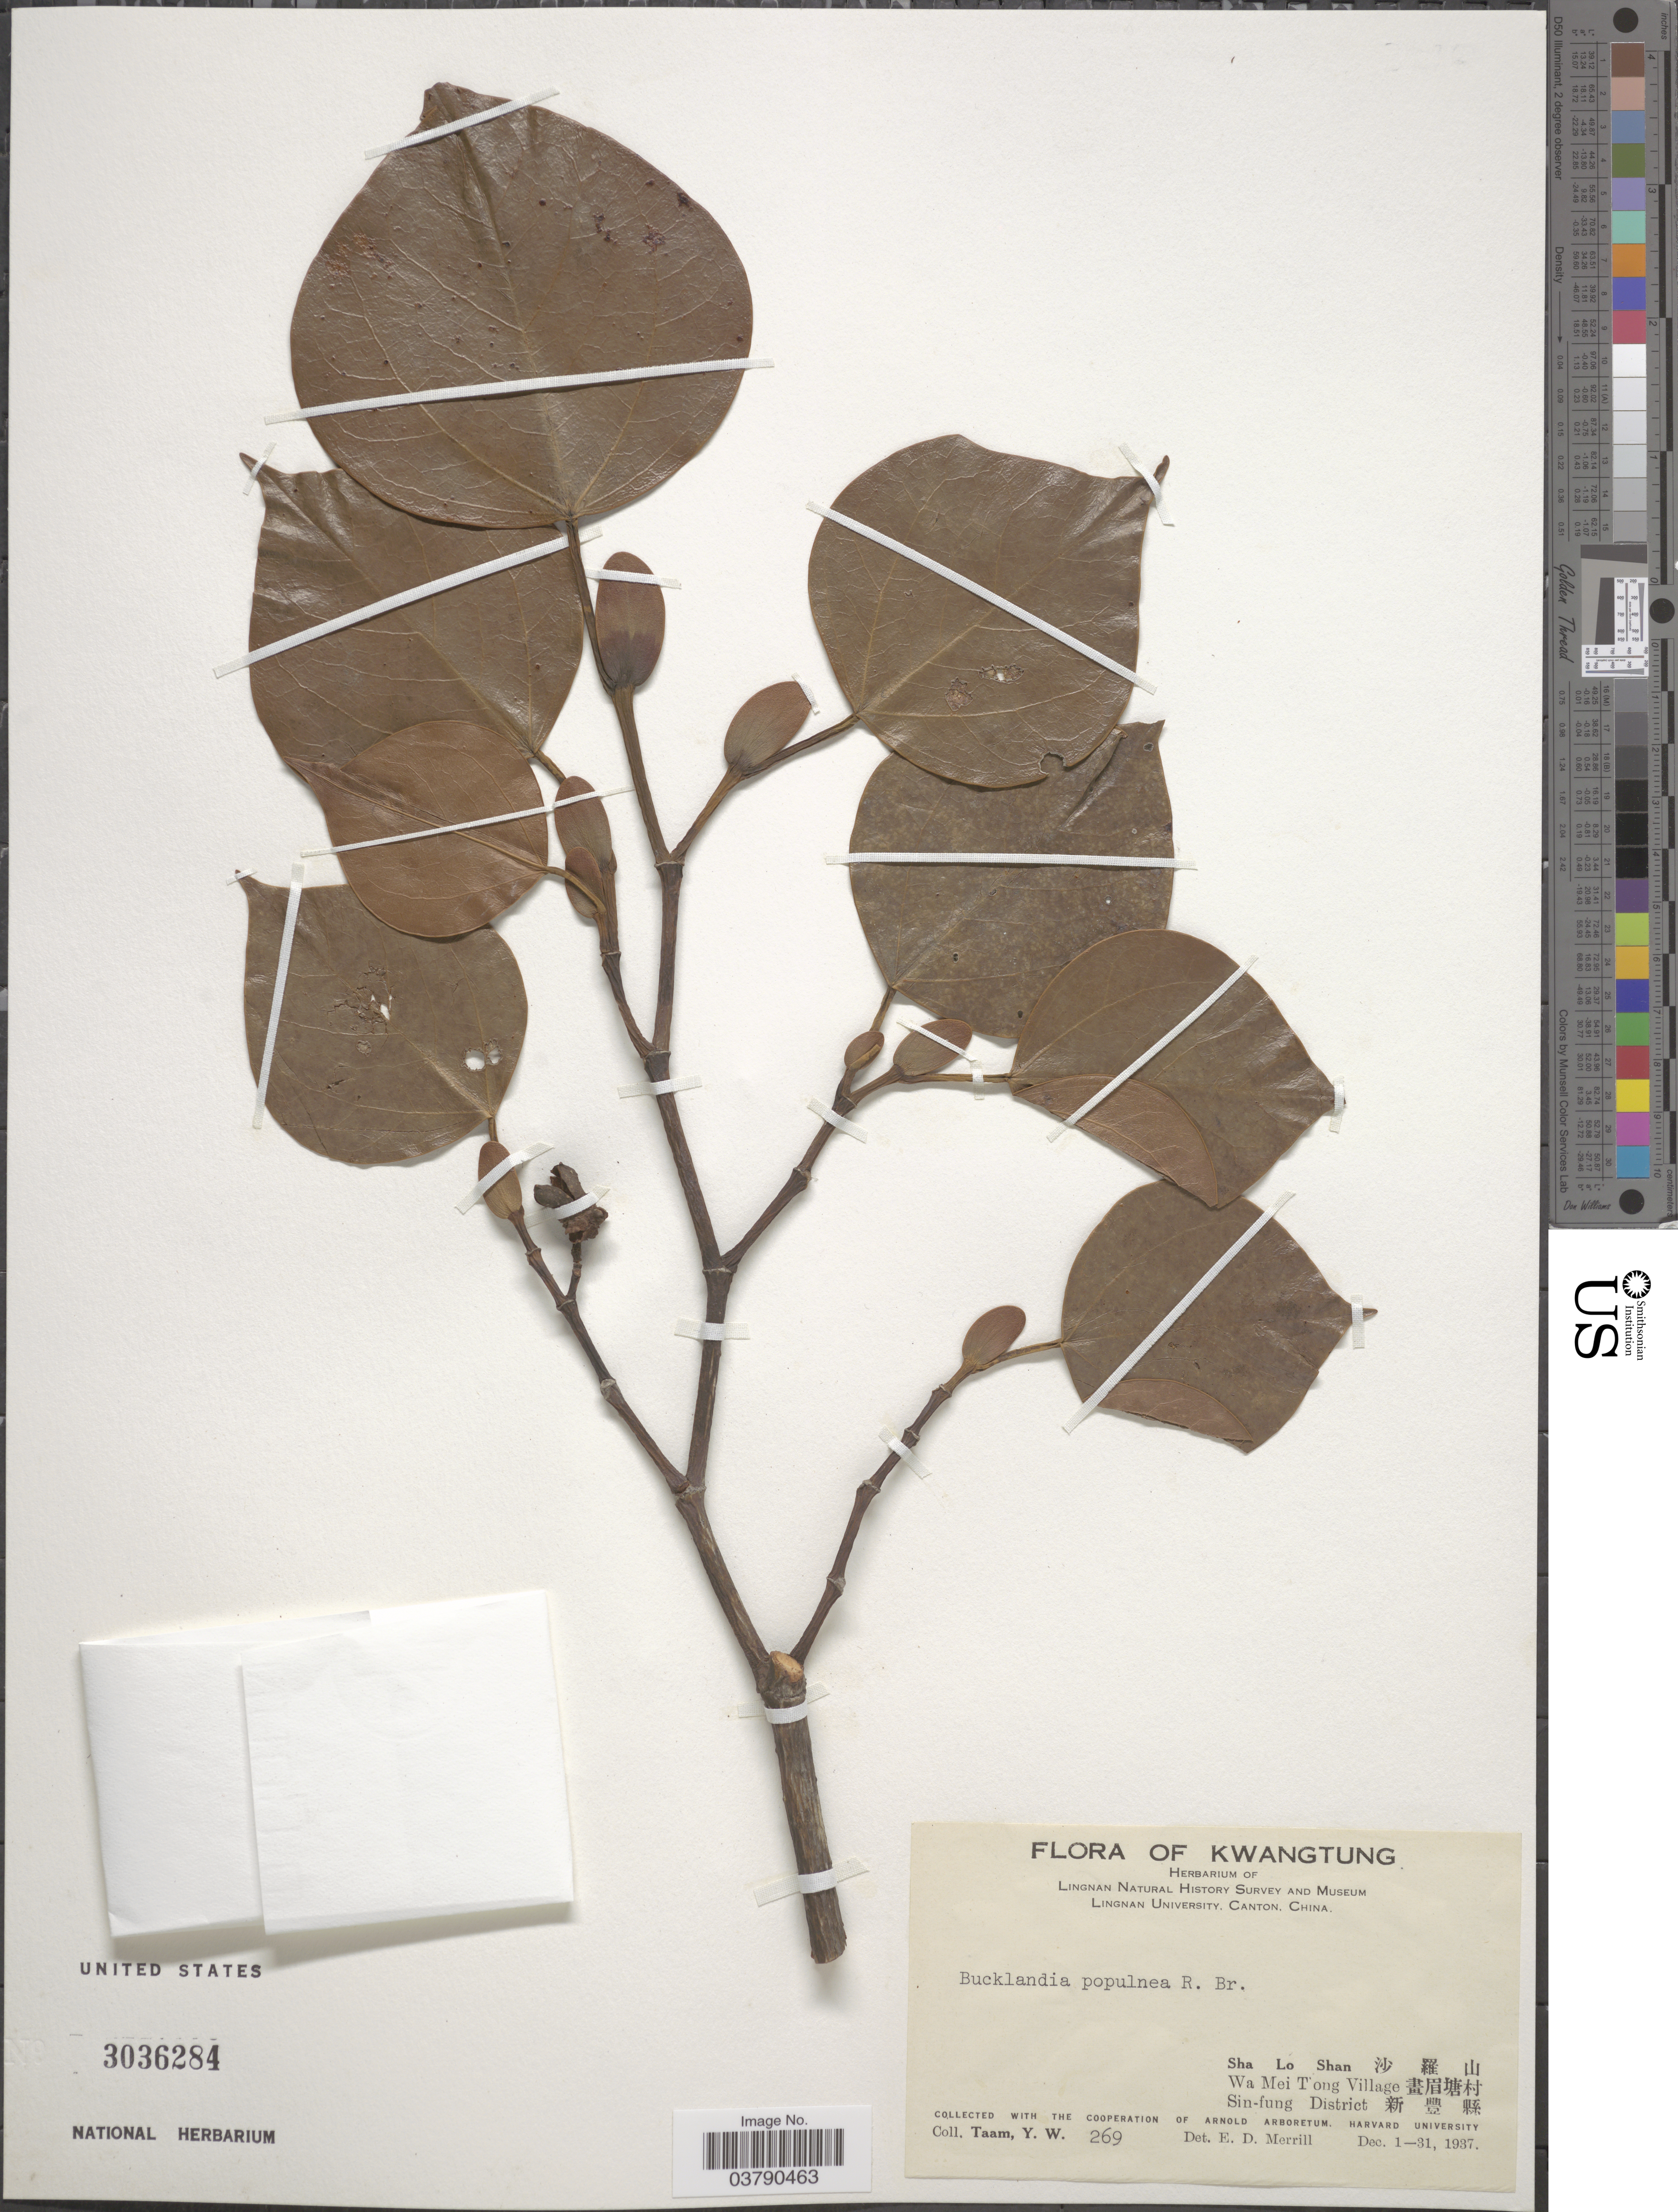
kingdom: Plantae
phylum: Tracheophyta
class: Magnoliopsida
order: Saxifragales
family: Hamamelidaceae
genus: Exbucklandia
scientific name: Exbucklandia populnea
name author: (R. Br. ex Griff.) R.W. Br.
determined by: Strong, Mark T., (BOT), Smithsonian Institution - National Museum of Natural History (UNITED STATES)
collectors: Y. W. Taam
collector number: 269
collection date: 1937-12-01/1937-12-31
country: China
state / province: Guangdong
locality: Kwangtung. Sha Lo Shan X. Wa Mei T'ong Village X. Sin-fung District X.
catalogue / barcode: US 3036284